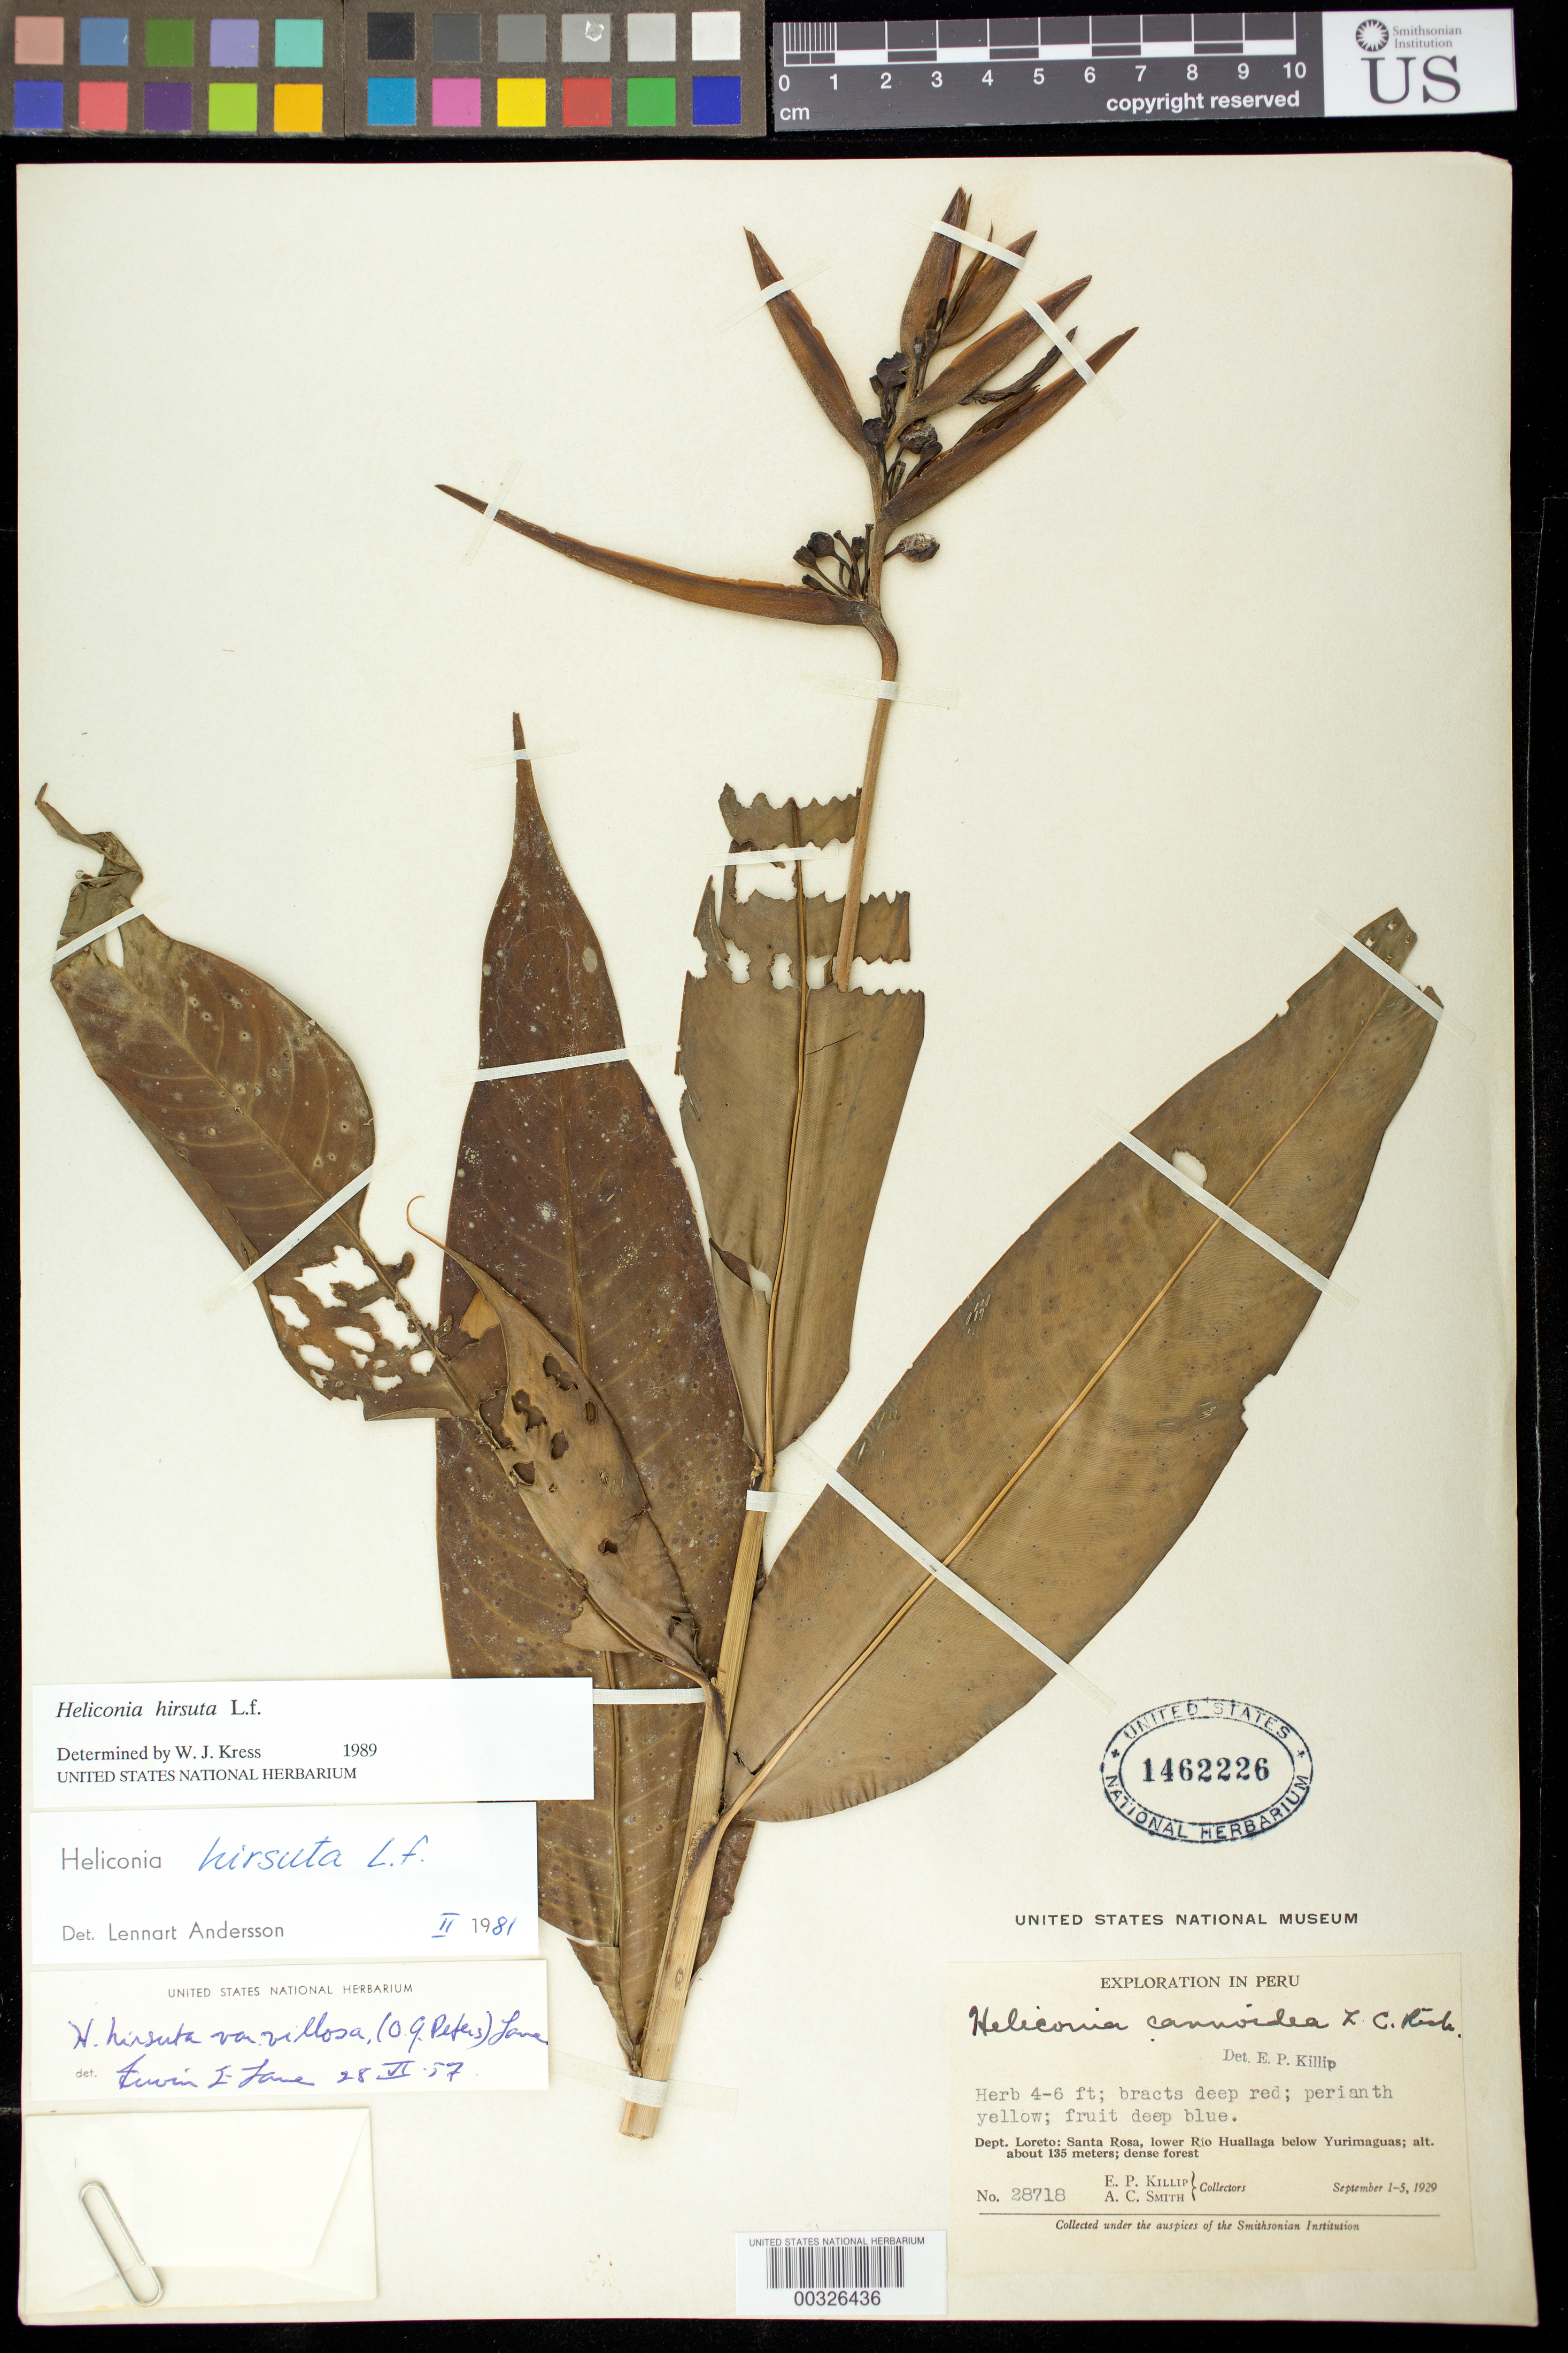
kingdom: Plantae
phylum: Tracheophyta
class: Liliopsida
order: Zingiberales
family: Heliconiaceae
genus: Heliconia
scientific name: Heliconia hirsuta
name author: L. f.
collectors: E. P. Killip & A. C. Smith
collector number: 28718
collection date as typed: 01 Sep 1929 to 05 Sep 1929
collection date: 1929-09-01/1929-09-05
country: Peru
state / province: Loreto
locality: Santa Rosa, lower Rio Huallaga below Yurimaguas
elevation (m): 135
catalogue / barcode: US 1462226